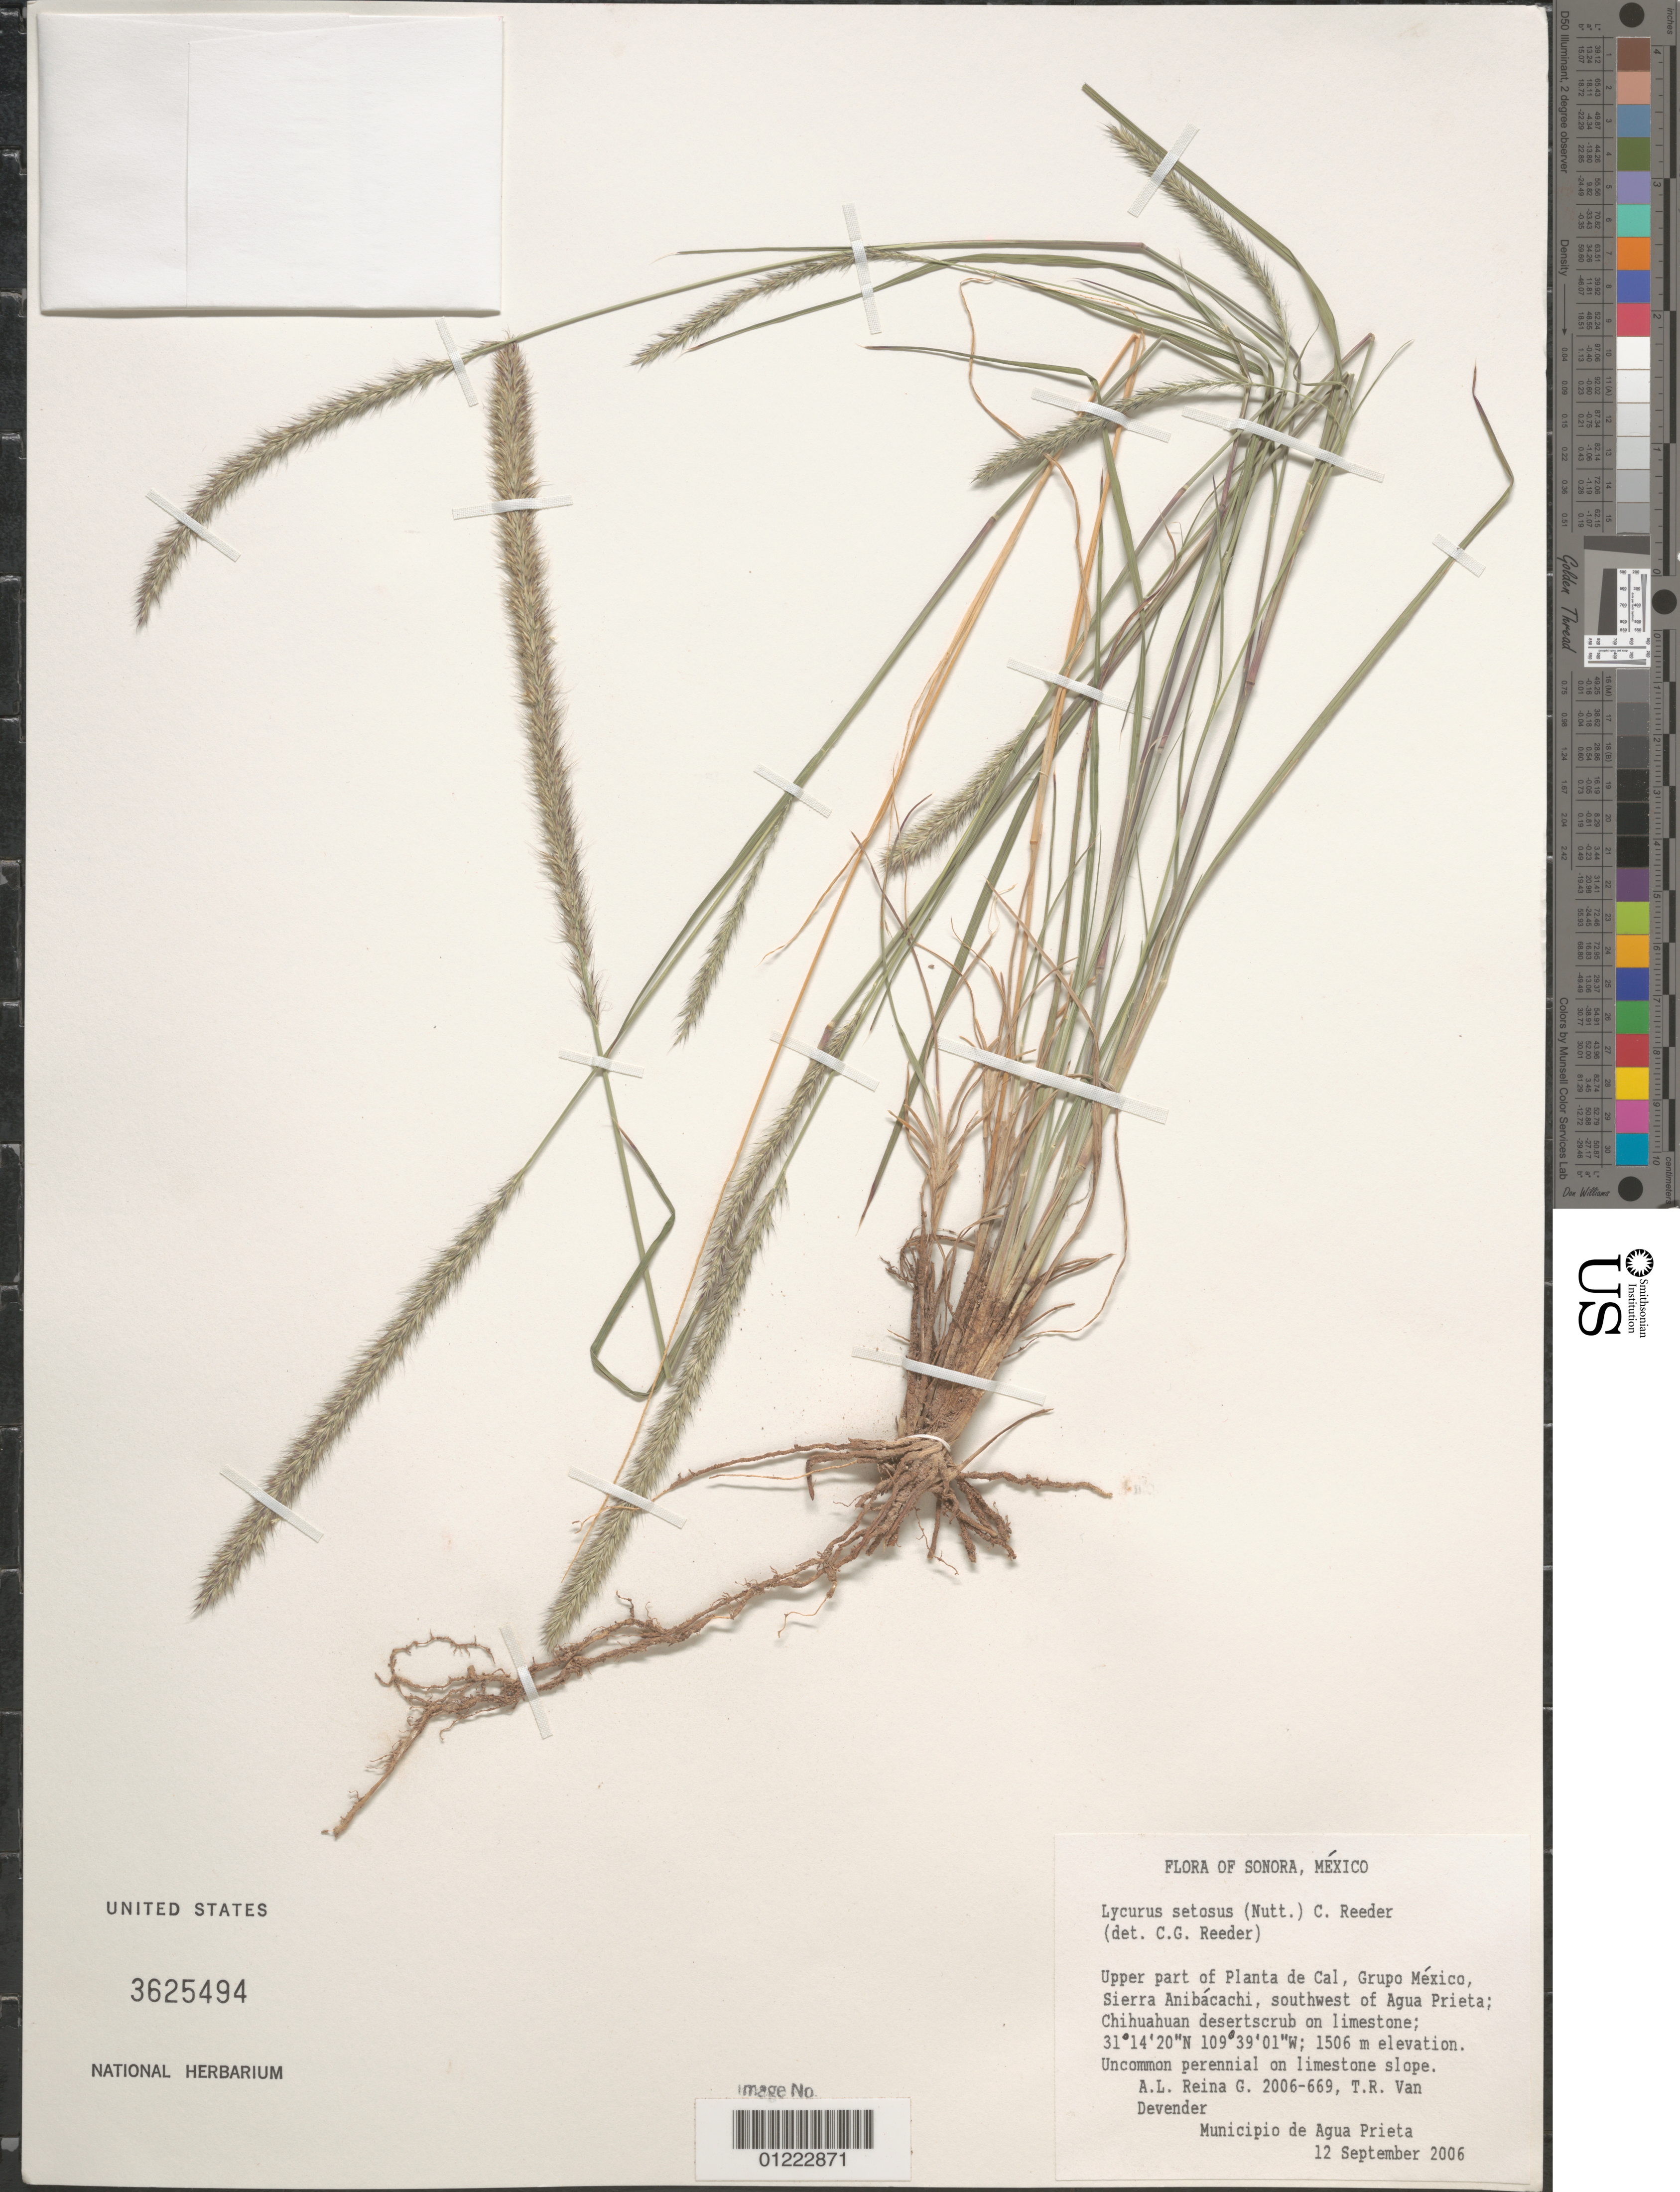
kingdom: Plantae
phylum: Tracheophyta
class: Liliopsida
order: Poales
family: Poaceae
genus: Lycurus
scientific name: Lycurus setosus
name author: (Nutt.) C. Reeder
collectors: A. L. Reina G. & T. R. Van Devender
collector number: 2006-669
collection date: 2006-09-12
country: Mexico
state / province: Sonora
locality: Municipio de Agua Prieta Upper part of Planta de Cal, Grupo Mexico, Sierra Anibacachi, southwest of Agua Prieta; Chihuahuan desert scrub on limestone;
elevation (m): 1506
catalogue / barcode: US 3625494